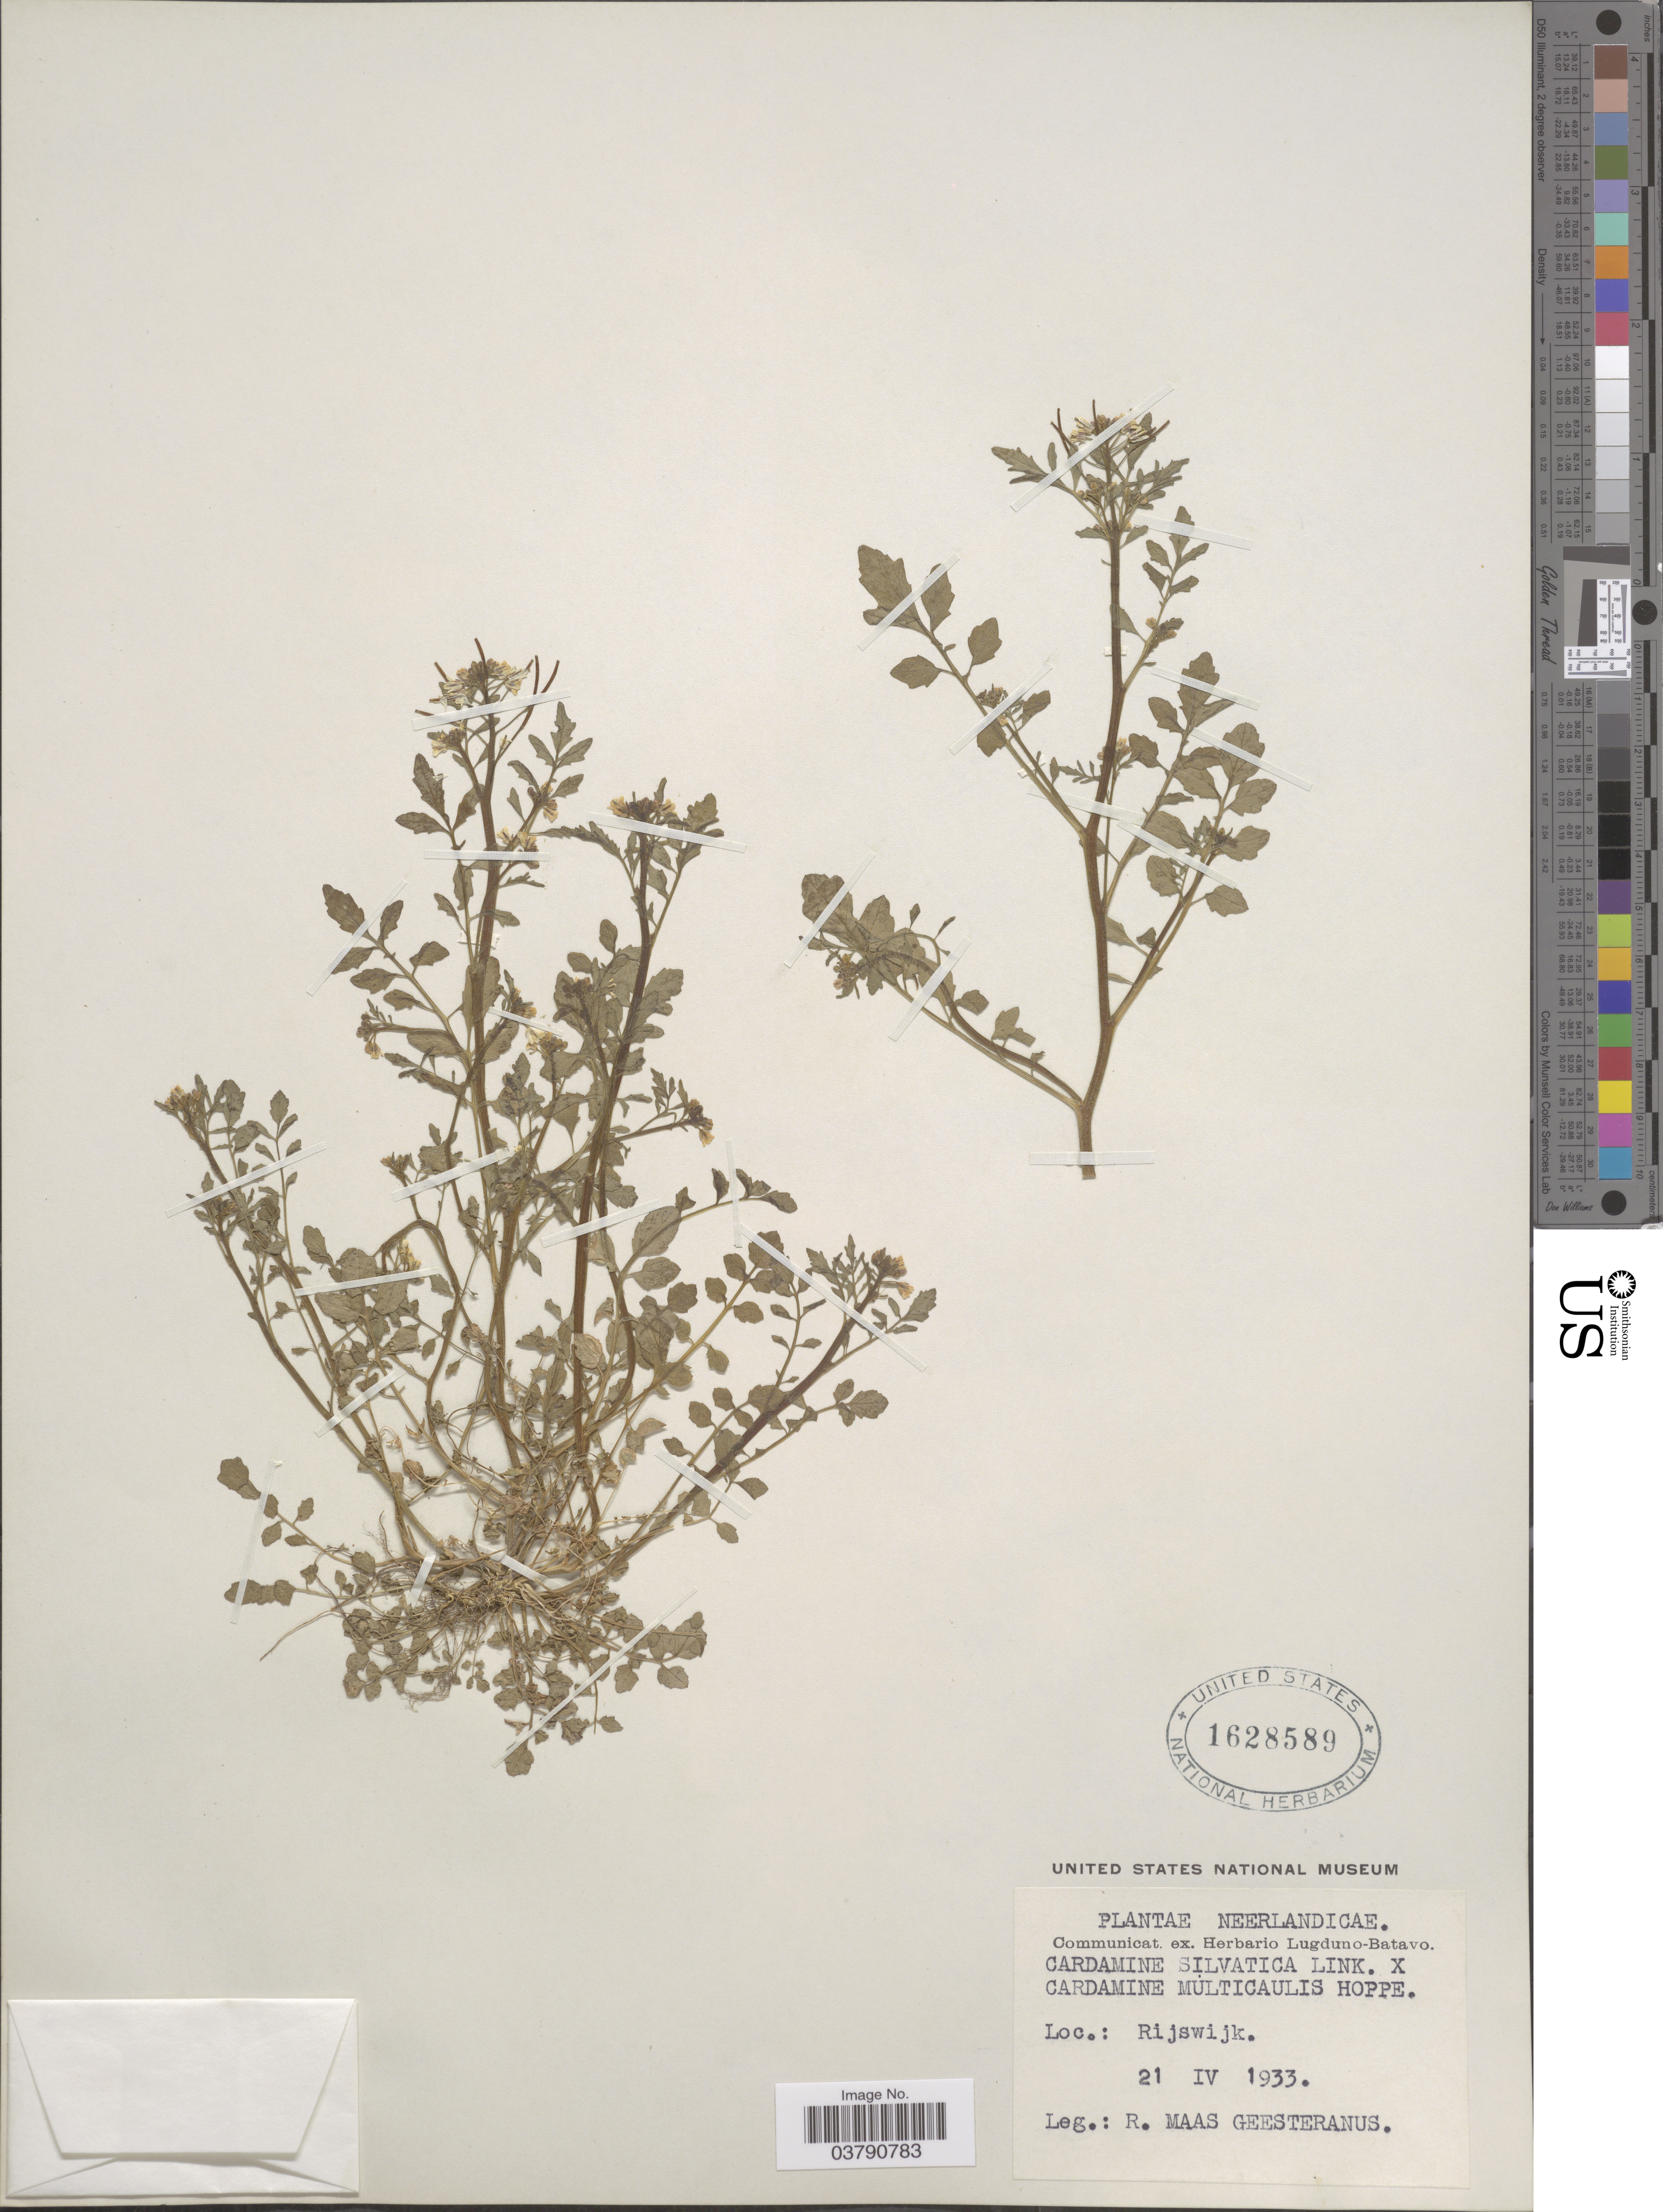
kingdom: Plantae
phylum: Tracheophyta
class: Magnoliopsida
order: Brassicales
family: Brassicaceae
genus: Cardamine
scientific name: Cardamine sylvatica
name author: Link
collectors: R. A. Maas Geesteranus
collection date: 1933-04-21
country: Netherlands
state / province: Zuid Holland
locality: Rijswijk.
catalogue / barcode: US 1628589